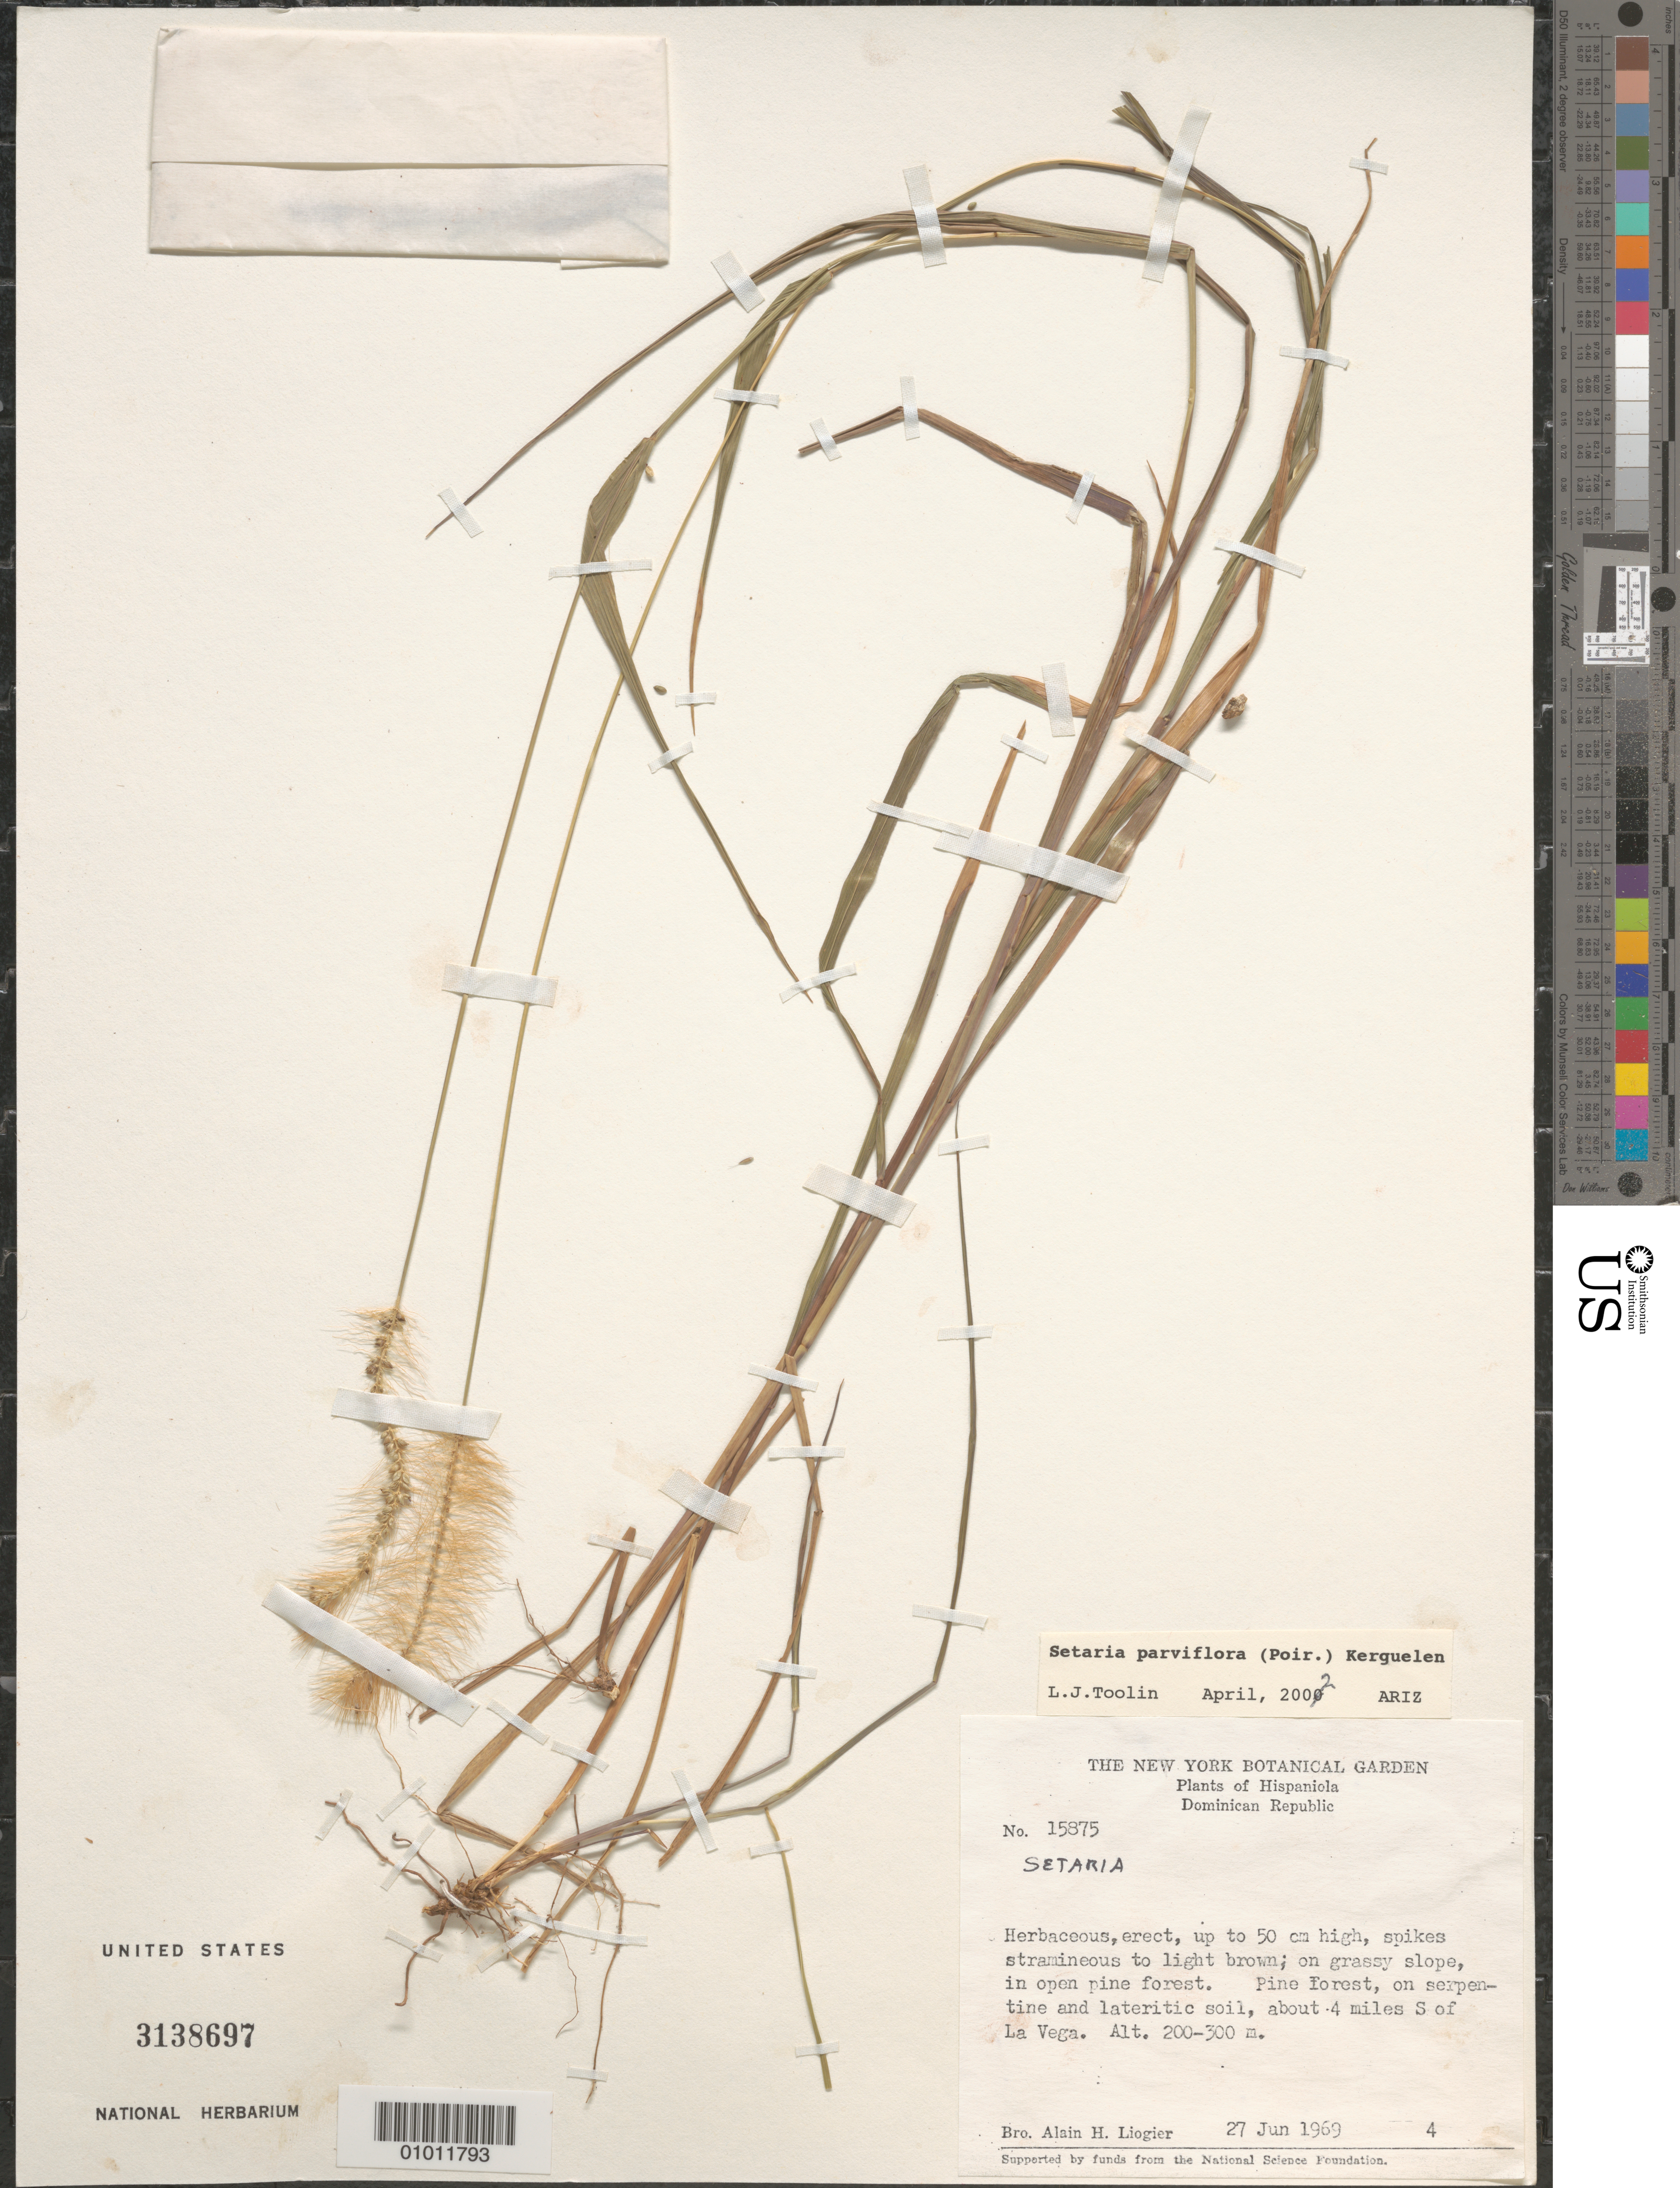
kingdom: Plantae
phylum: Tracheophyta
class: Liliopsida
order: Poales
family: Poaceae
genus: Setaria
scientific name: Setaria parviflora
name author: (Poir.) Kerguélen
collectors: A. H. Liogier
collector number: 15875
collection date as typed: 27 Jun 1969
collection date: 1969-06-27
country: Dominican Republic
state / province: La Vega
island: Hispaniola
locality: About 4 miles S of La Vega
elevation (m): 200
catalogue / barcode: US 3138697